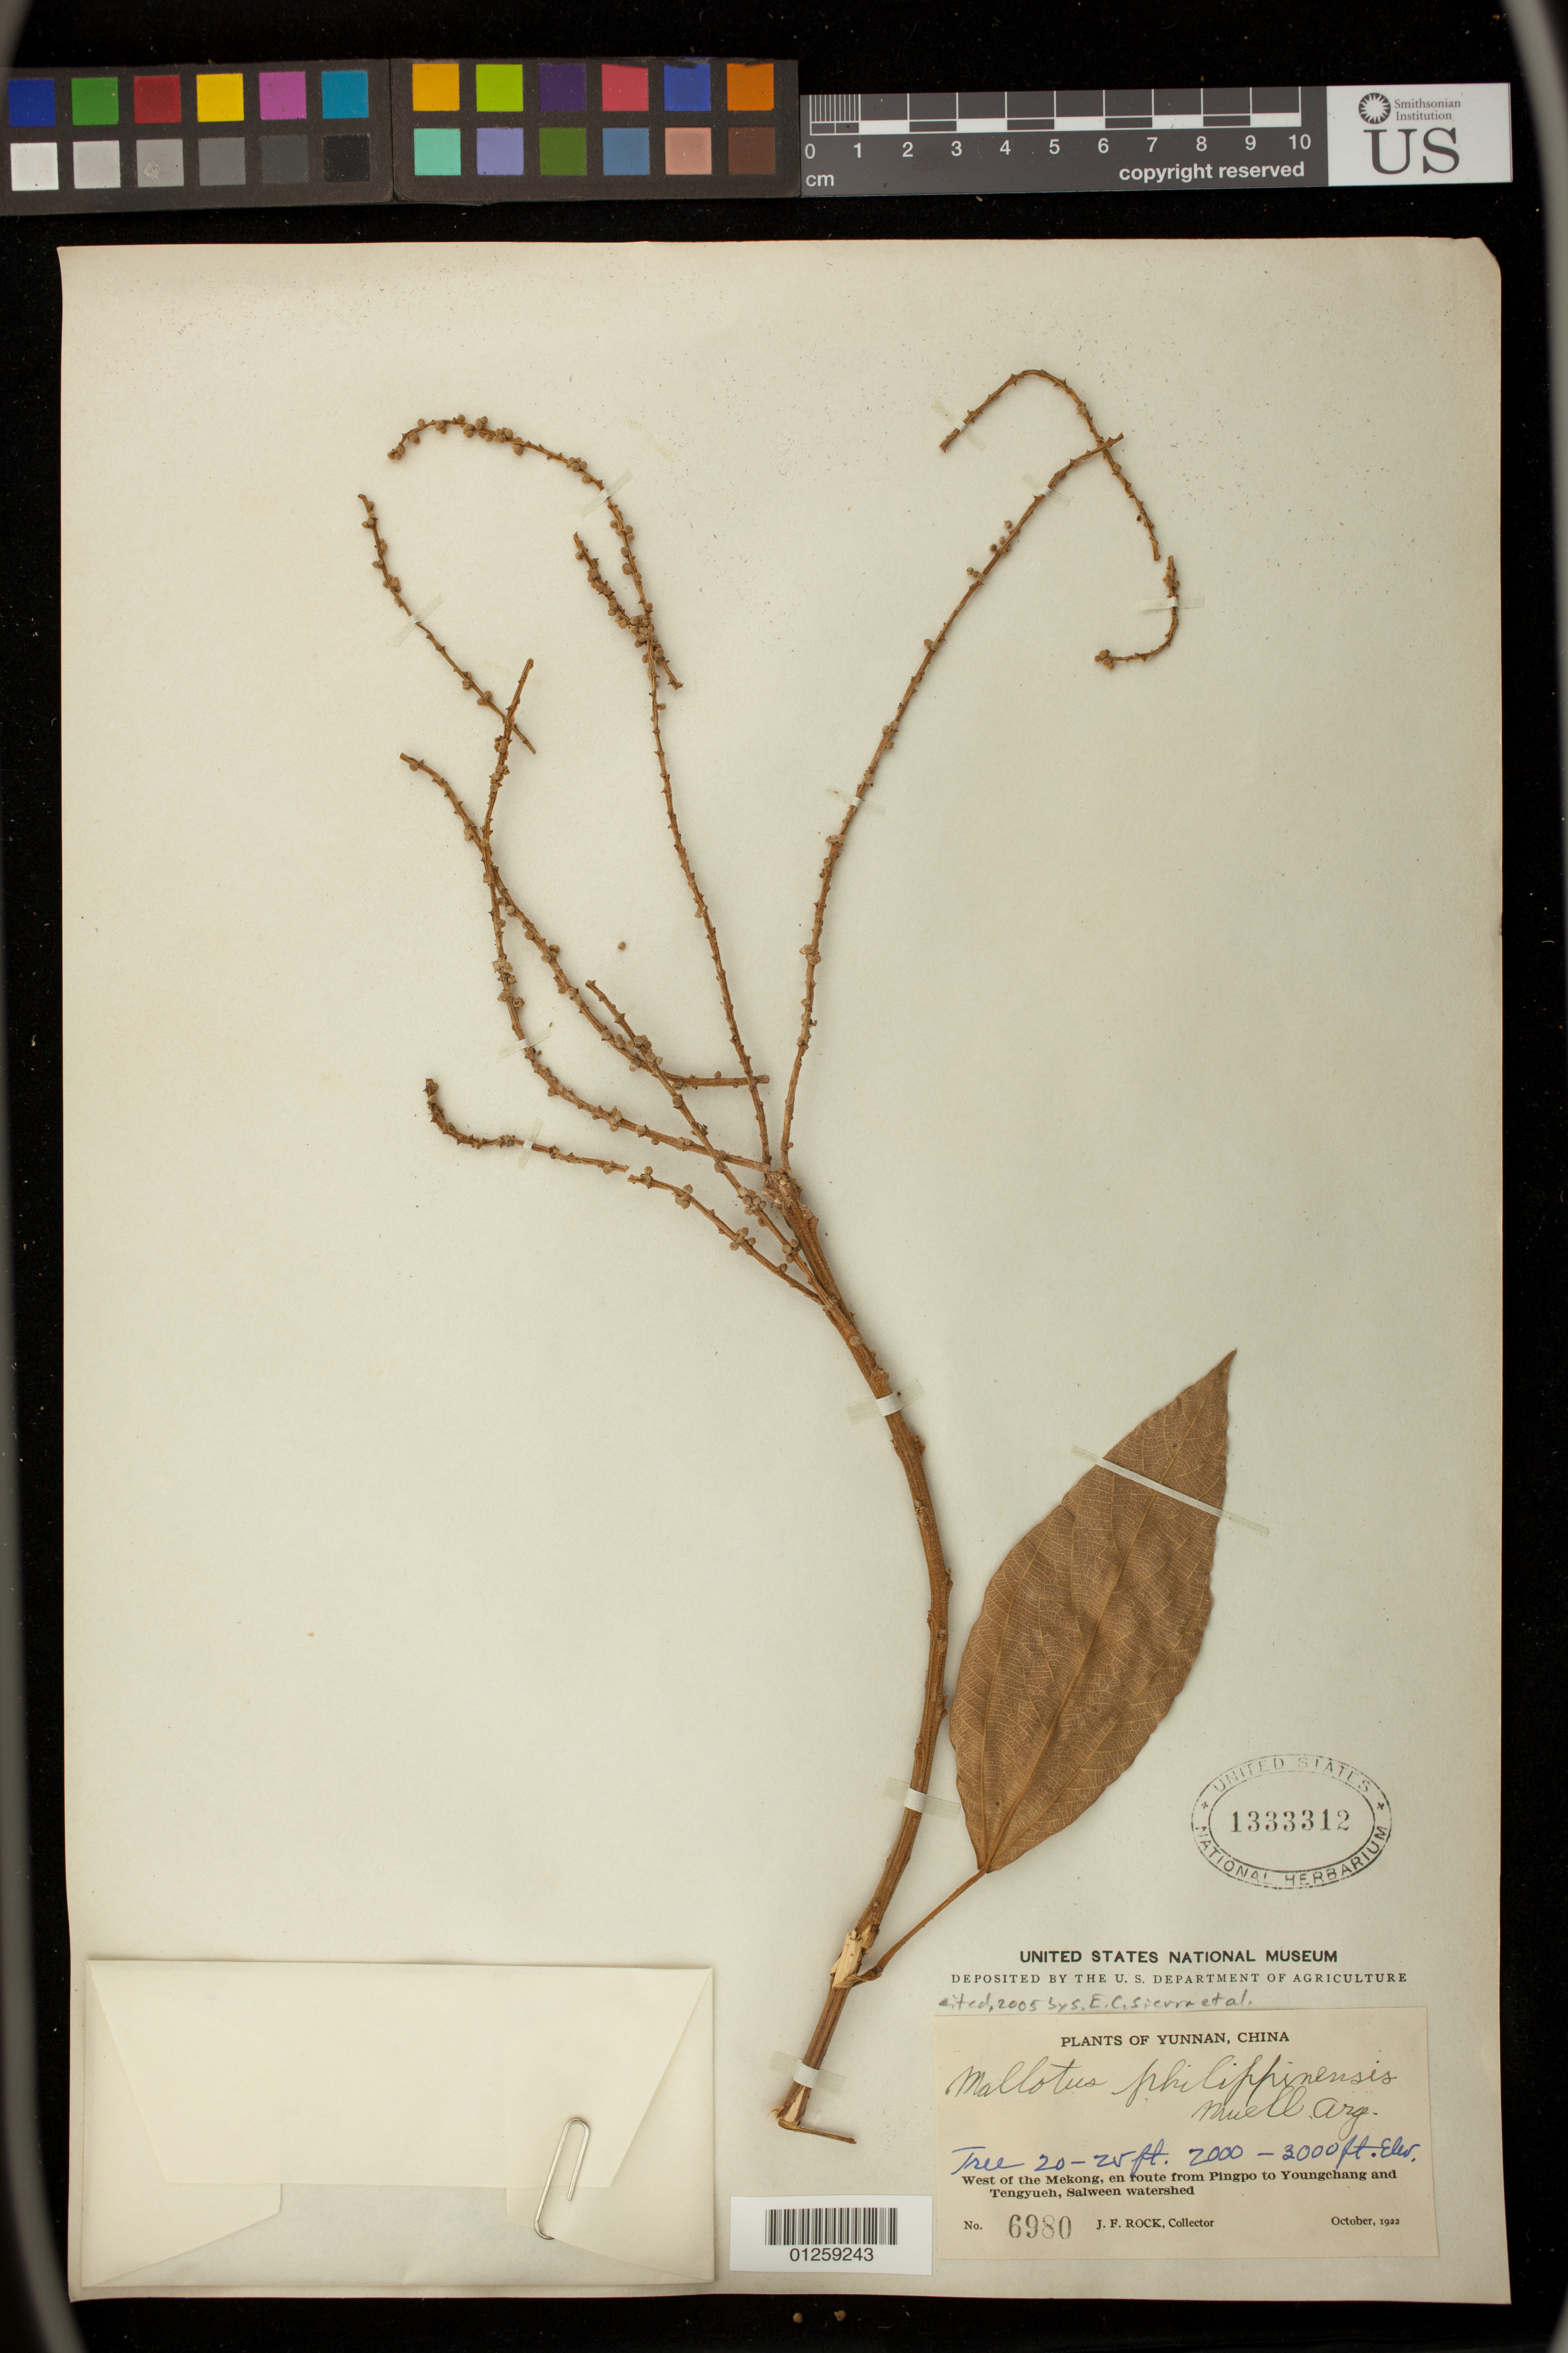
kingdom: Plantae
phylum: Tracheophyta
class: Magnoliopsida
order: Malpighiales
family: Euphorbiaceae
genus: Mallotus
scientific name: Mallotus philippensis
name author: (Lam.) Müll. Arg.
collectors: J. F. Rock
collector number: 6980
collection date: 1922-10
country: China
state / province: Yunnan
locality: West of the Mekong, en route from Pingpo to Youngchang and Tengyueh, Salween watershed.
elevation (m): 610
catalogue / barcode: US 1333312